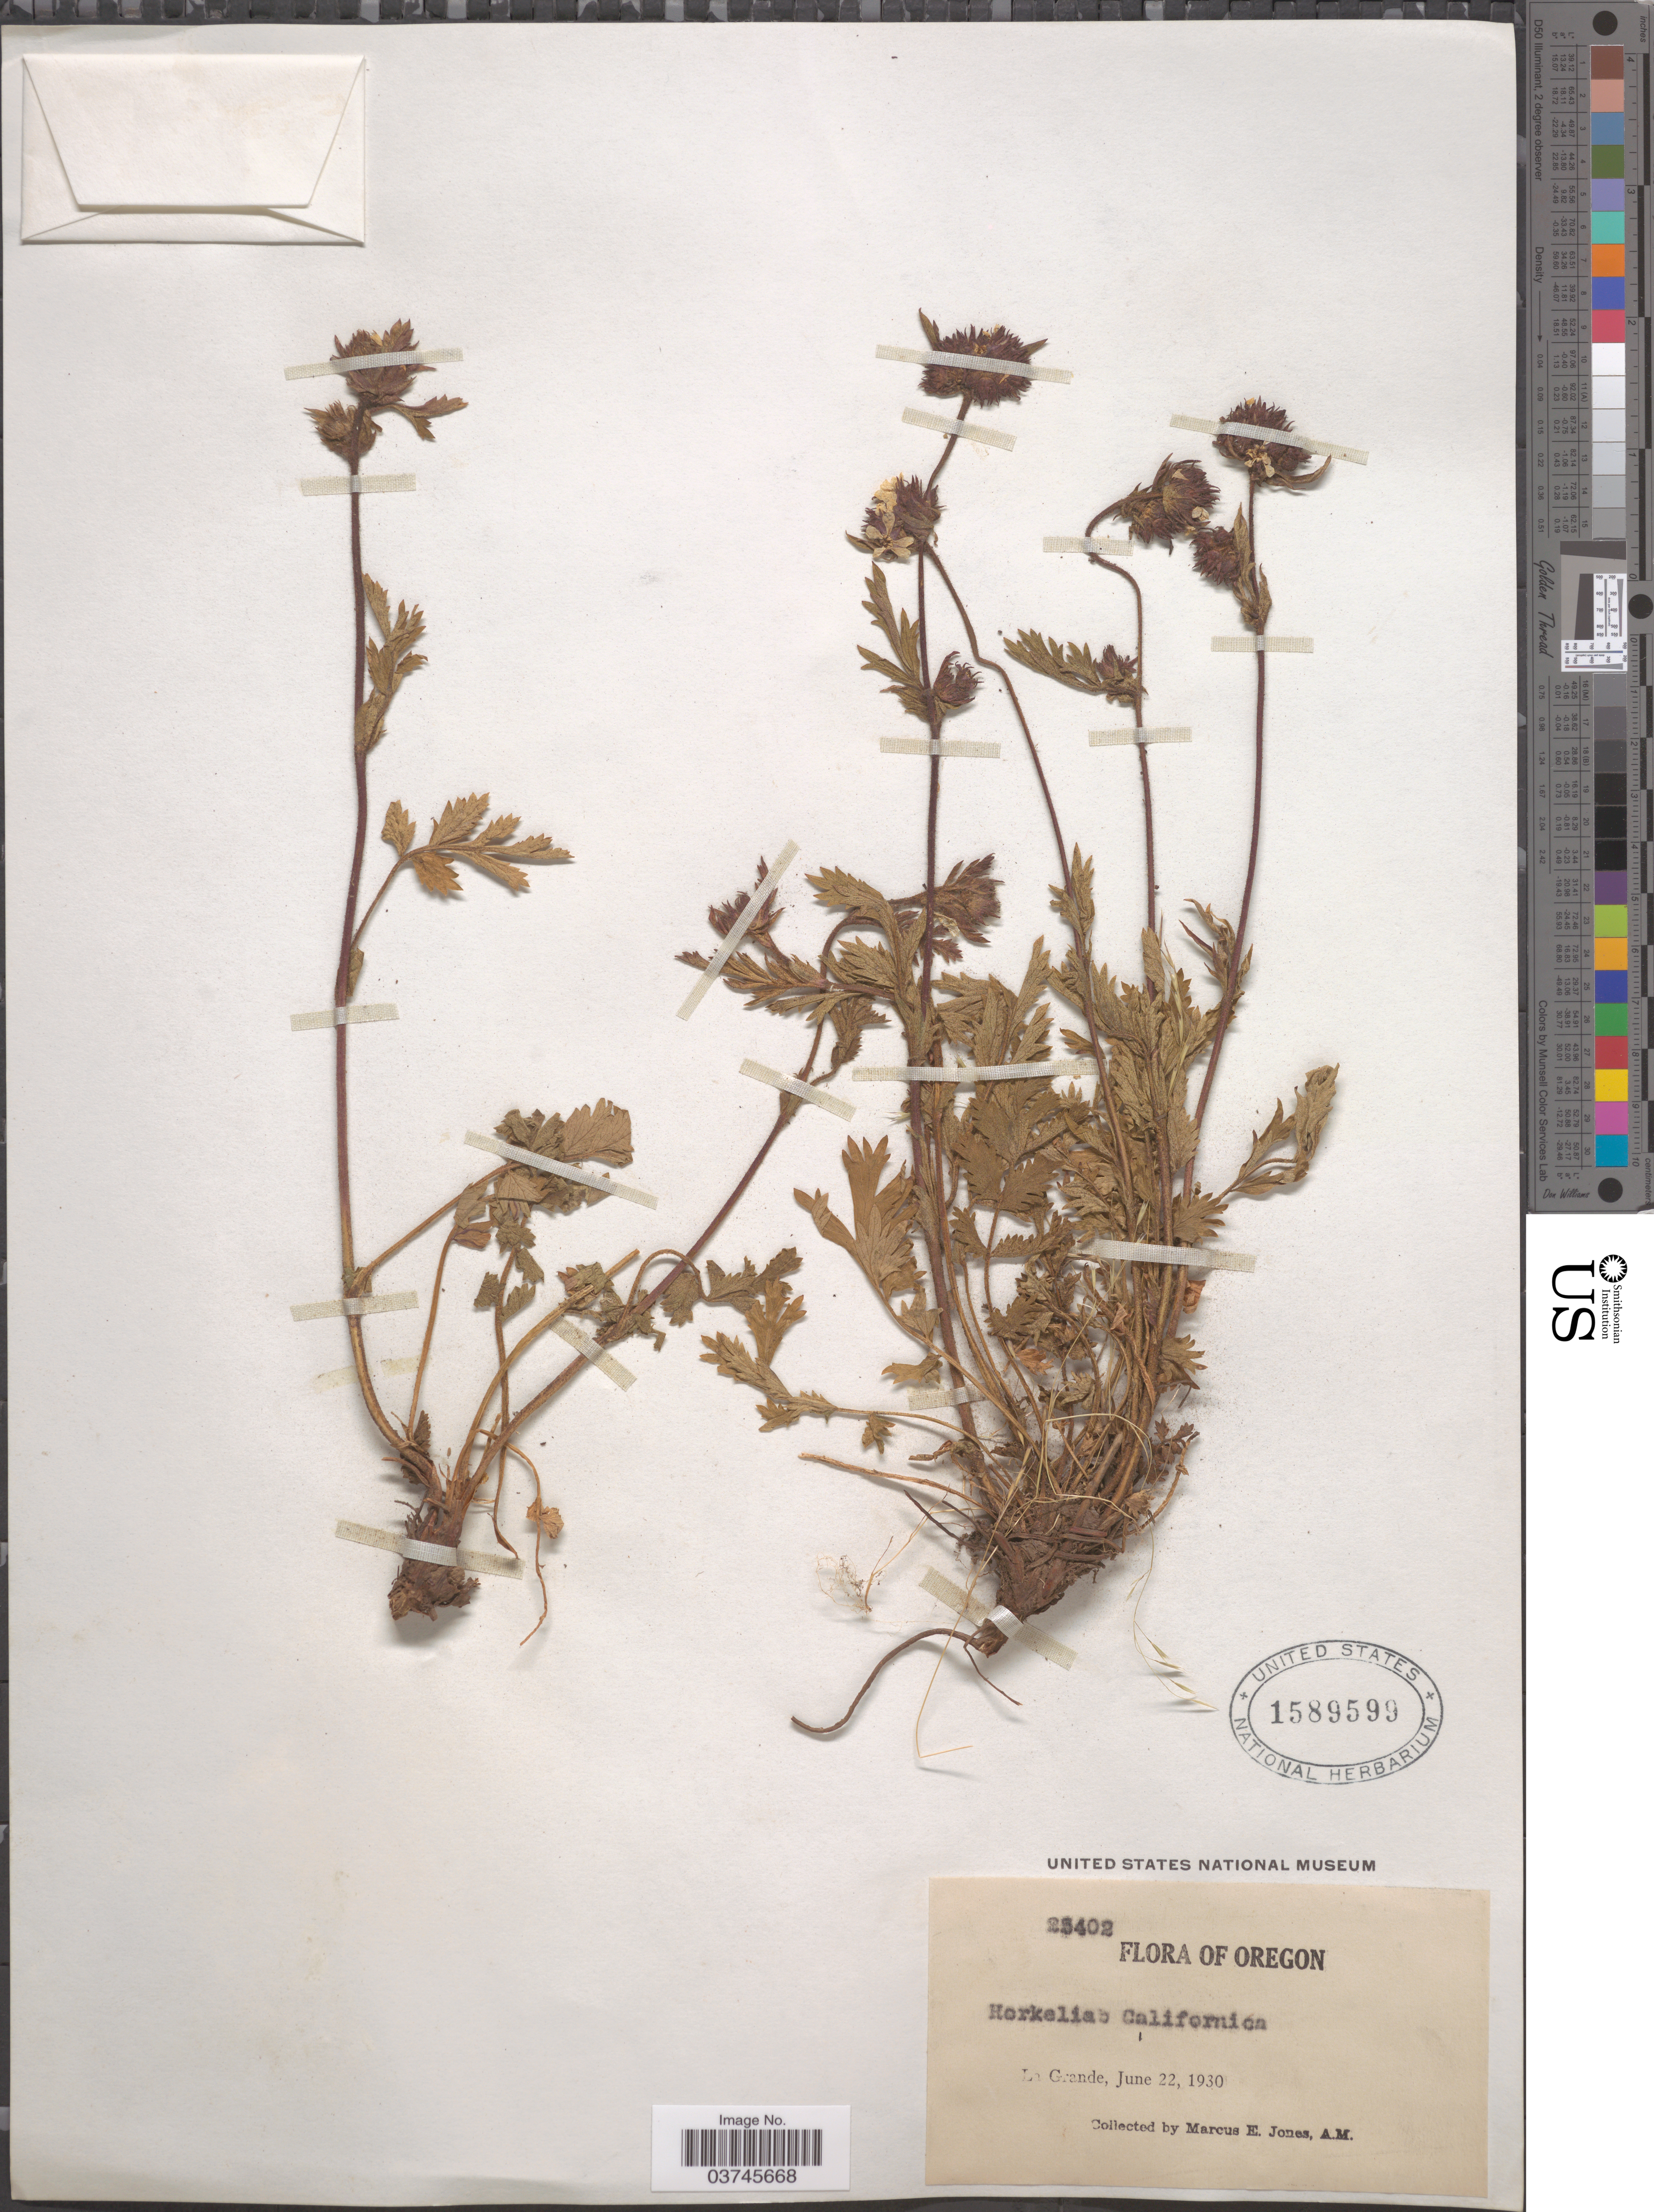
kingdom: Plantae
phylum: Tracheophyta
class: Magnoliopsida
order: Rosales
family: Rosaceae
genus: Potentilla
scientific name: Potentilla douglasii var. capitata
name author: (Lindl.) J.T. Howell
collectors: M. E. Jones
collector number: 25402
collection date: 1930-06-22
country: United States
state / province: Oregon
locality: La Grande.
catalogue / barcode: US 1589599